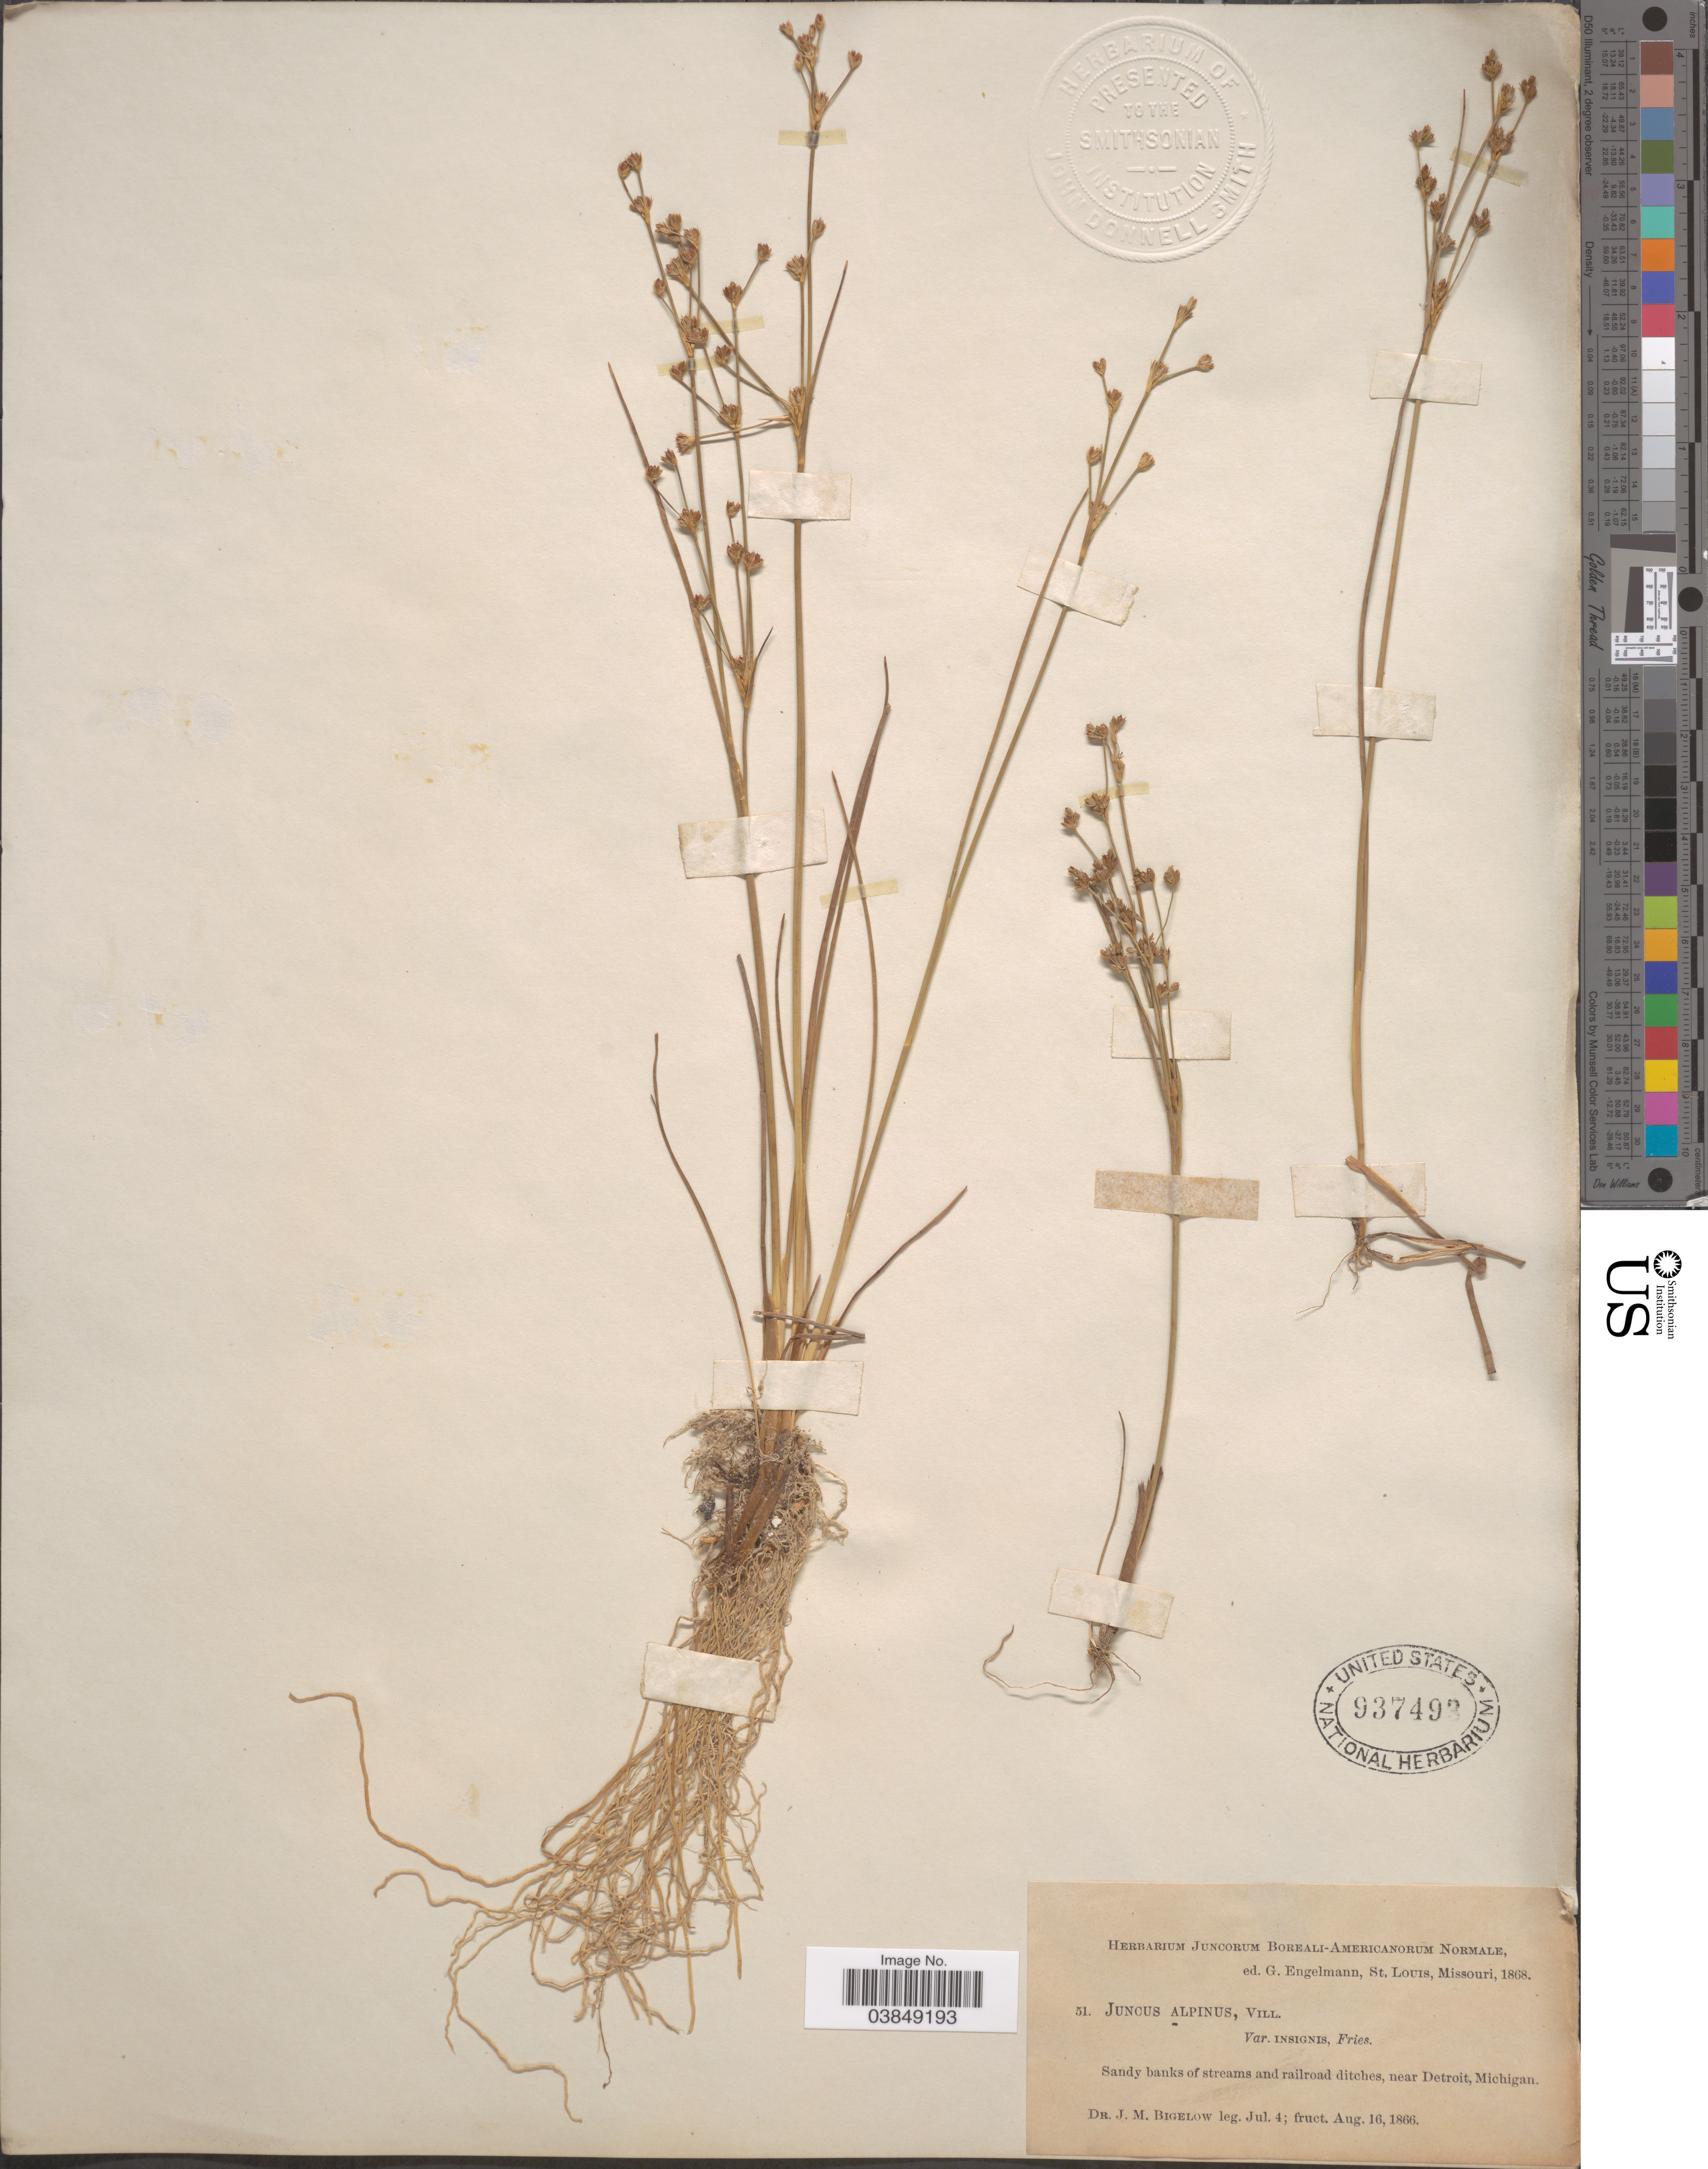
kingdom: Plantae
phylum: Tracheophyta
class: Liliopsida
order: Poales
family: Juncaceae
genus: Juncus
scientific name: Juncus alpinus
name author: Vill.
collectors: J. M. Bigelow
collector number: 51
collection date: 1866-07-04/1866-08-16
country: United States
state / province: Michigan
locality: Sandy banks of streams and railroad ditches, near Detroit.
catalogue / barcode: US 937493